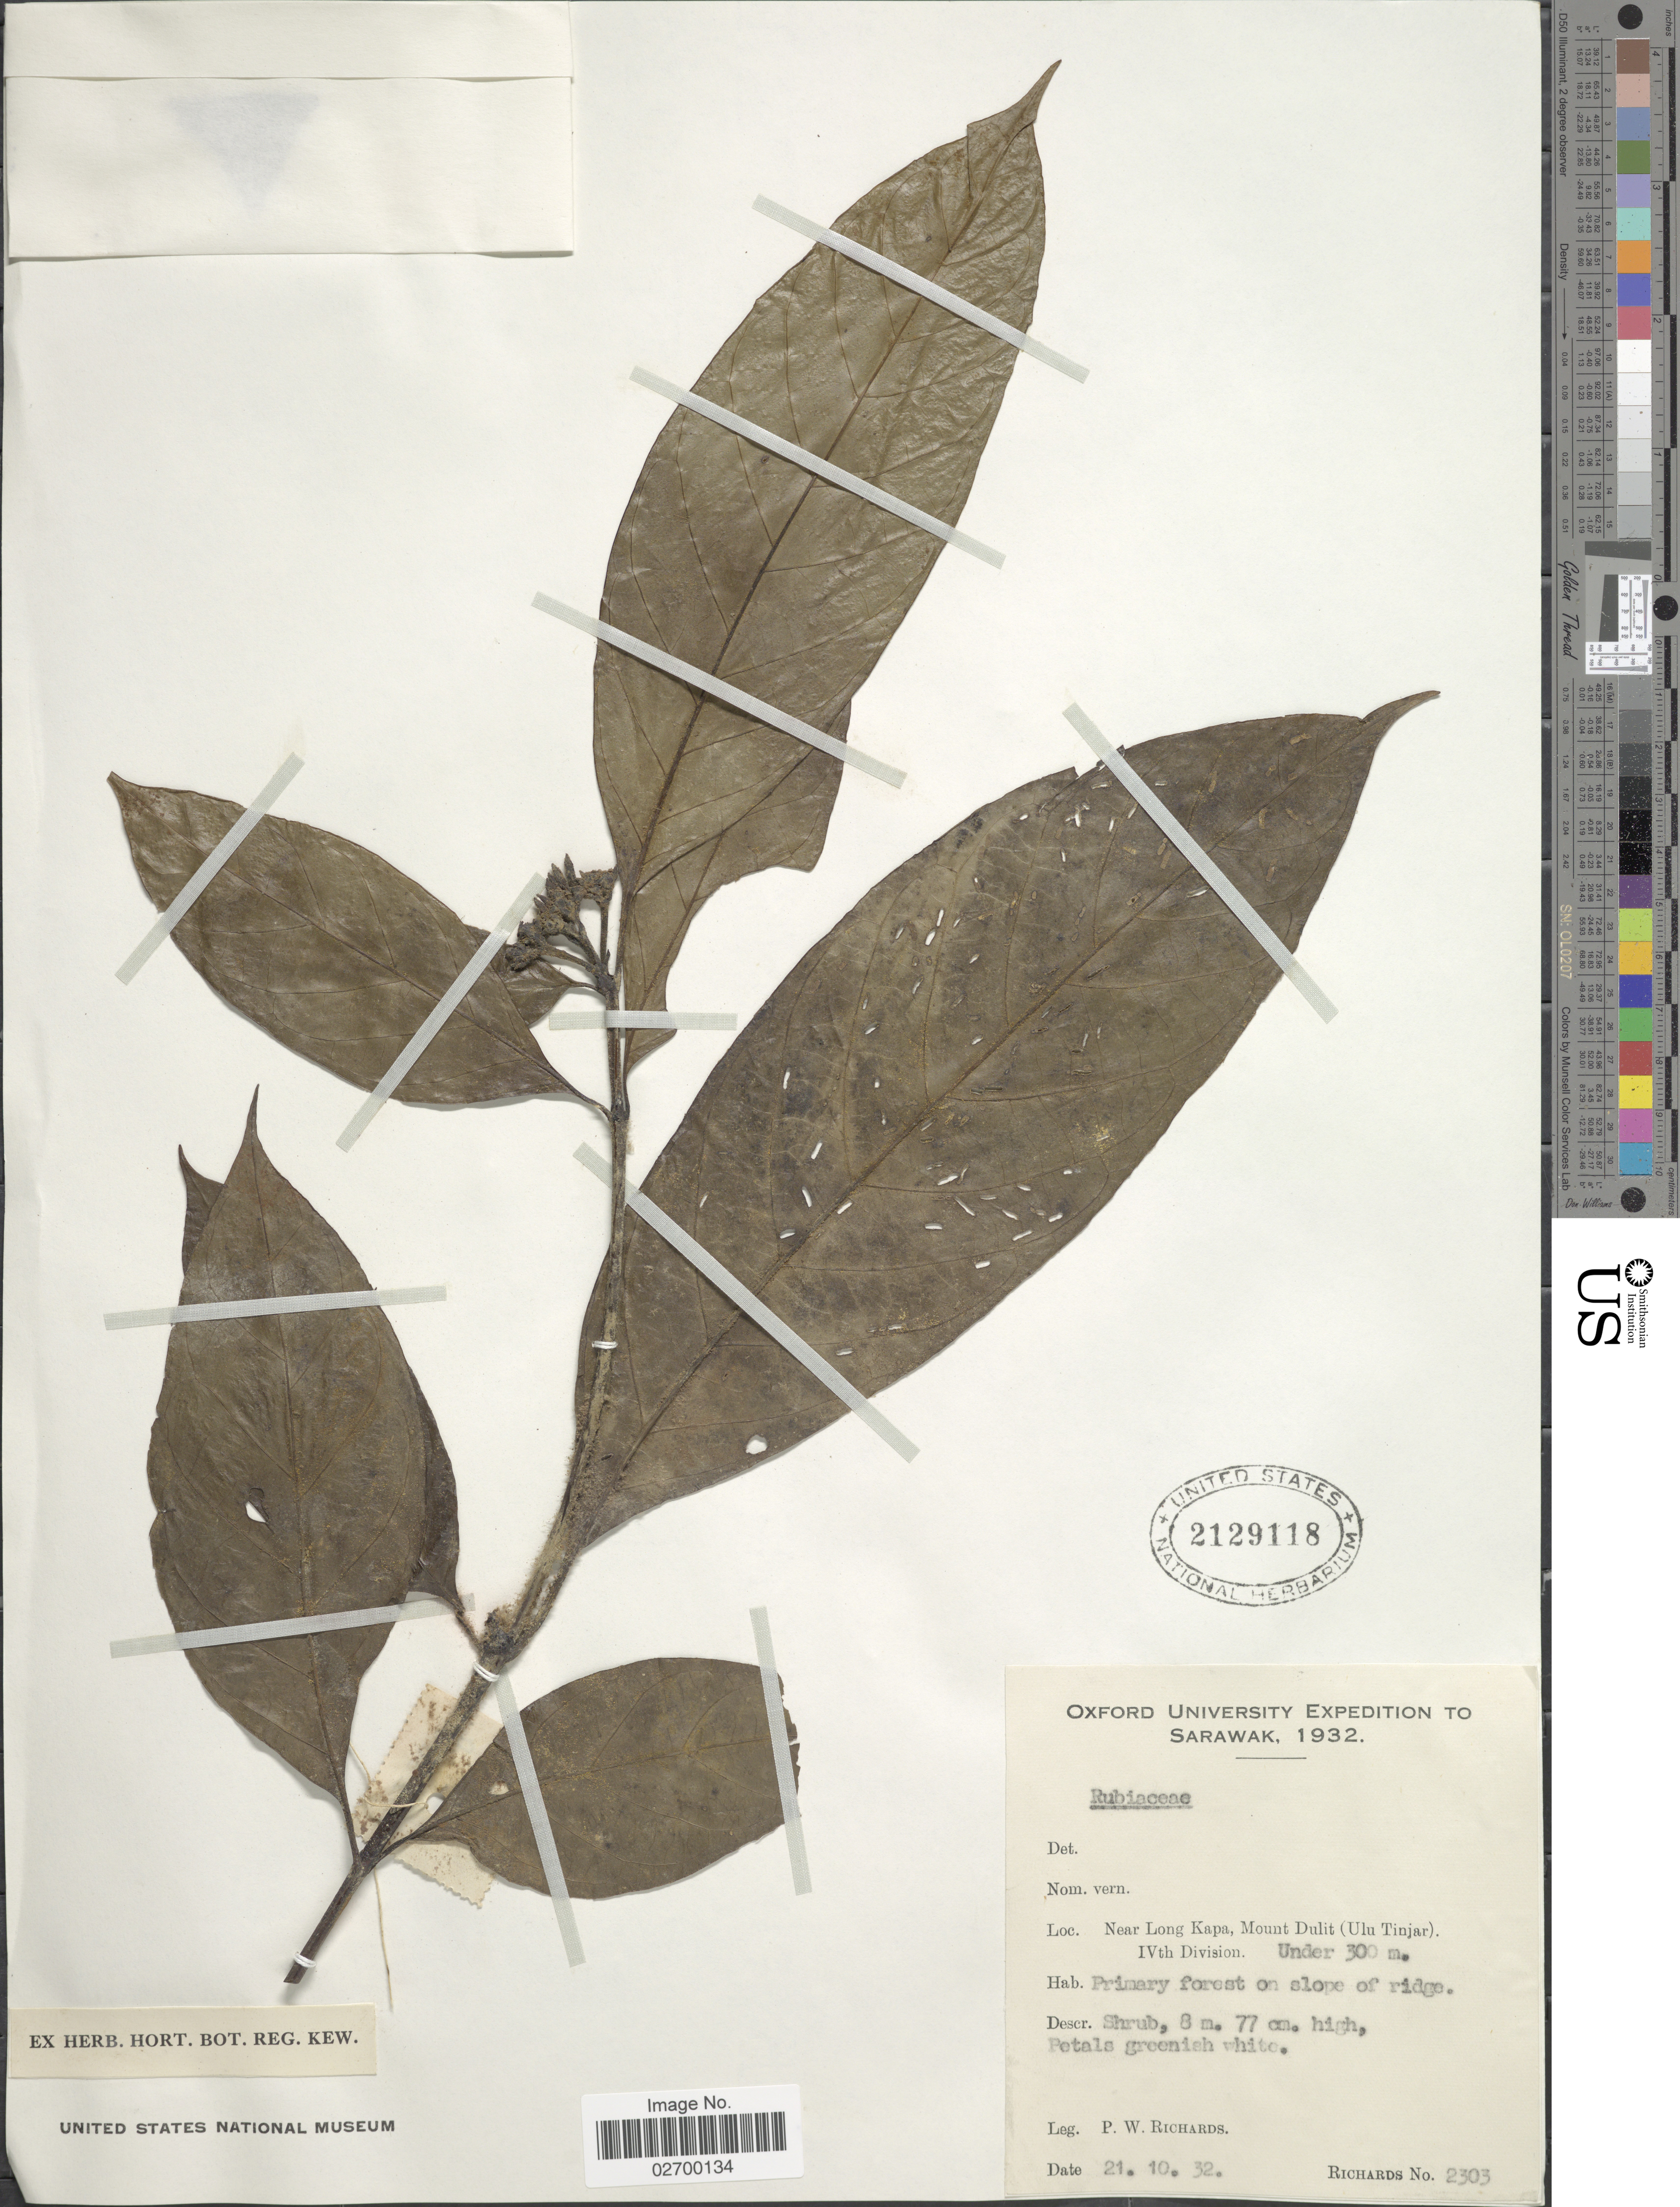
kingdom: Plantae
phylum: Tracheophyta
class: Magnoliopsida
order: Gentianales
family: Rubiaceae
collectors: P. Richards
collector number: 2303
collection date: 1932-10-21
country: Malaysia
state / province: Sarawak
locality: Near Long Kapa, Mount Dulit (Ulu Tinjar) IVth Division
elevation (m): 300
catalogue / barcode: US 2129118